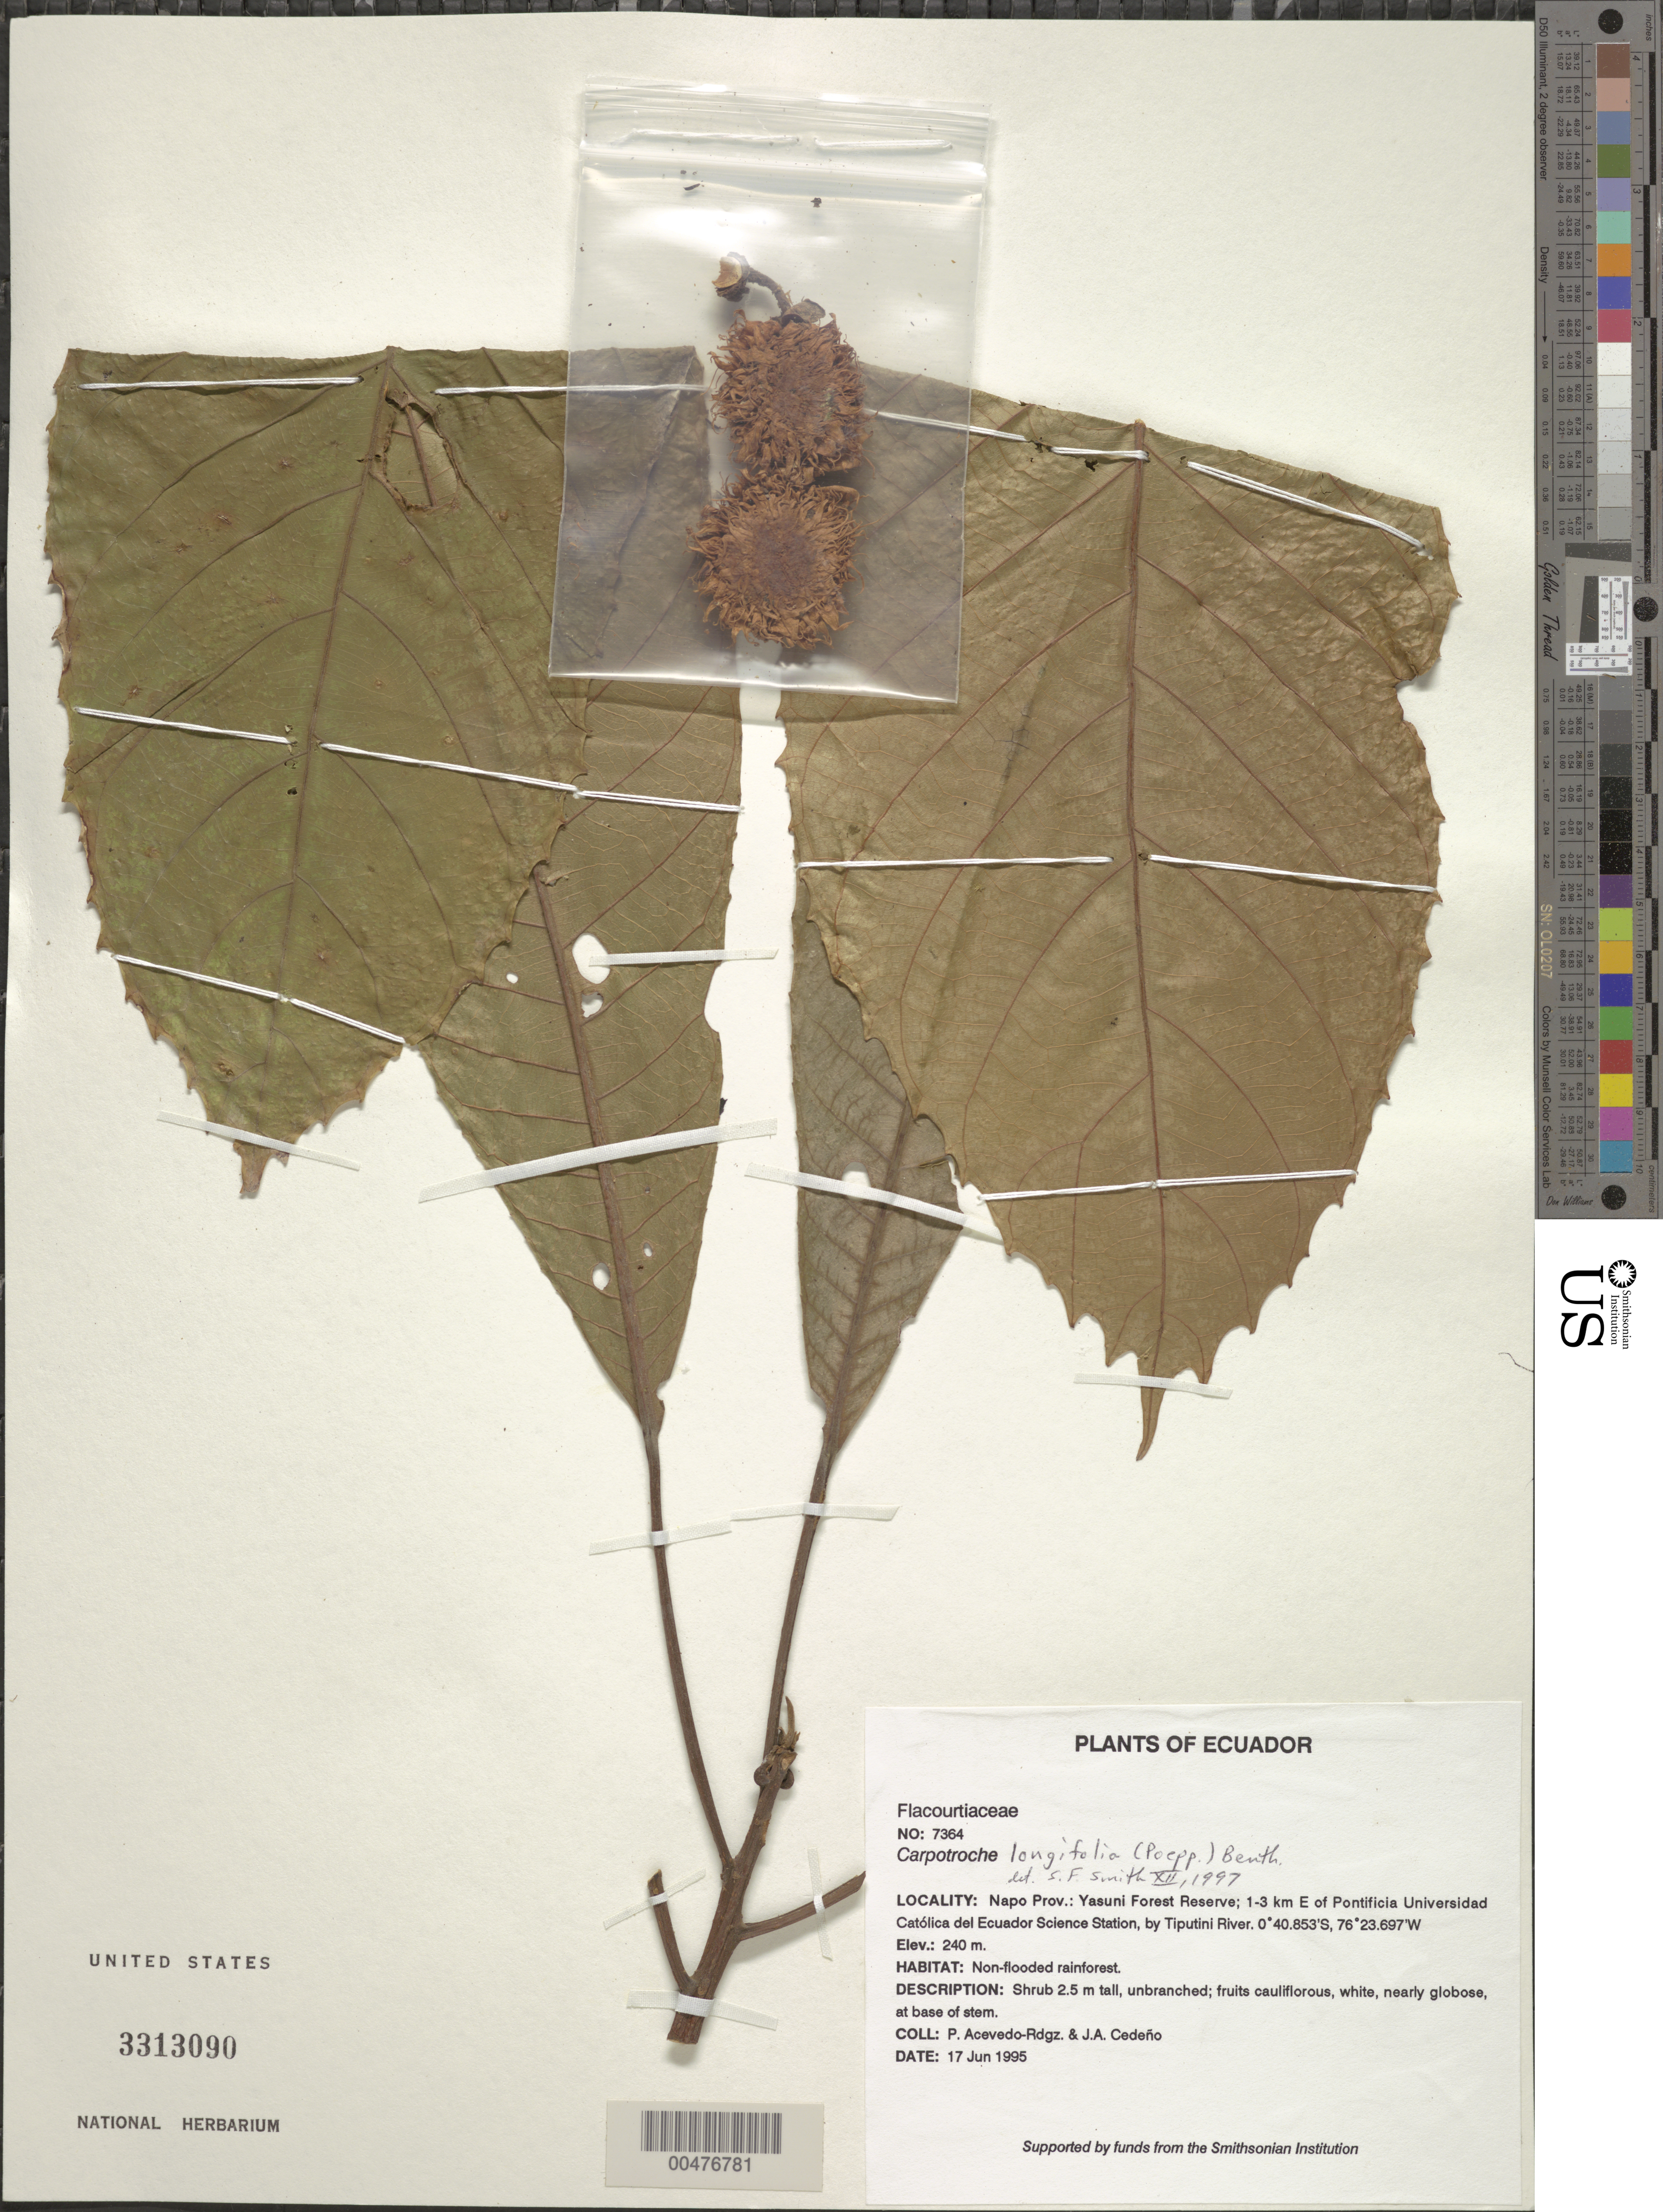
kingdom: Plantae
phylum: Tracheophyta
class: Magnoliopsida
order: Malpighiales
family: Achariaceae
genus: Carpotroche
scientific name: Carpotroche longifolia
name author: (Poepp.) Benth.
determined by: Smith, Stephen F., (US), NMNH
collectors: P. Acevedo-Rodr. & J. A. Cedeño M.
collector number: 7364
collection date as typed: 17 Jun 1995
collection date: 1995-06-17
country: Ecuador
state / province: Napo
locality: Napo Prov.: Yasuni Forest Reserve; 1-3 km E of Pontificia Universidad Católica del Ecuador Science Station by Tiputini River.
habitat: Non-flooded rainforest.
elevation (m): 240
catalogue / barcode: US 3313090